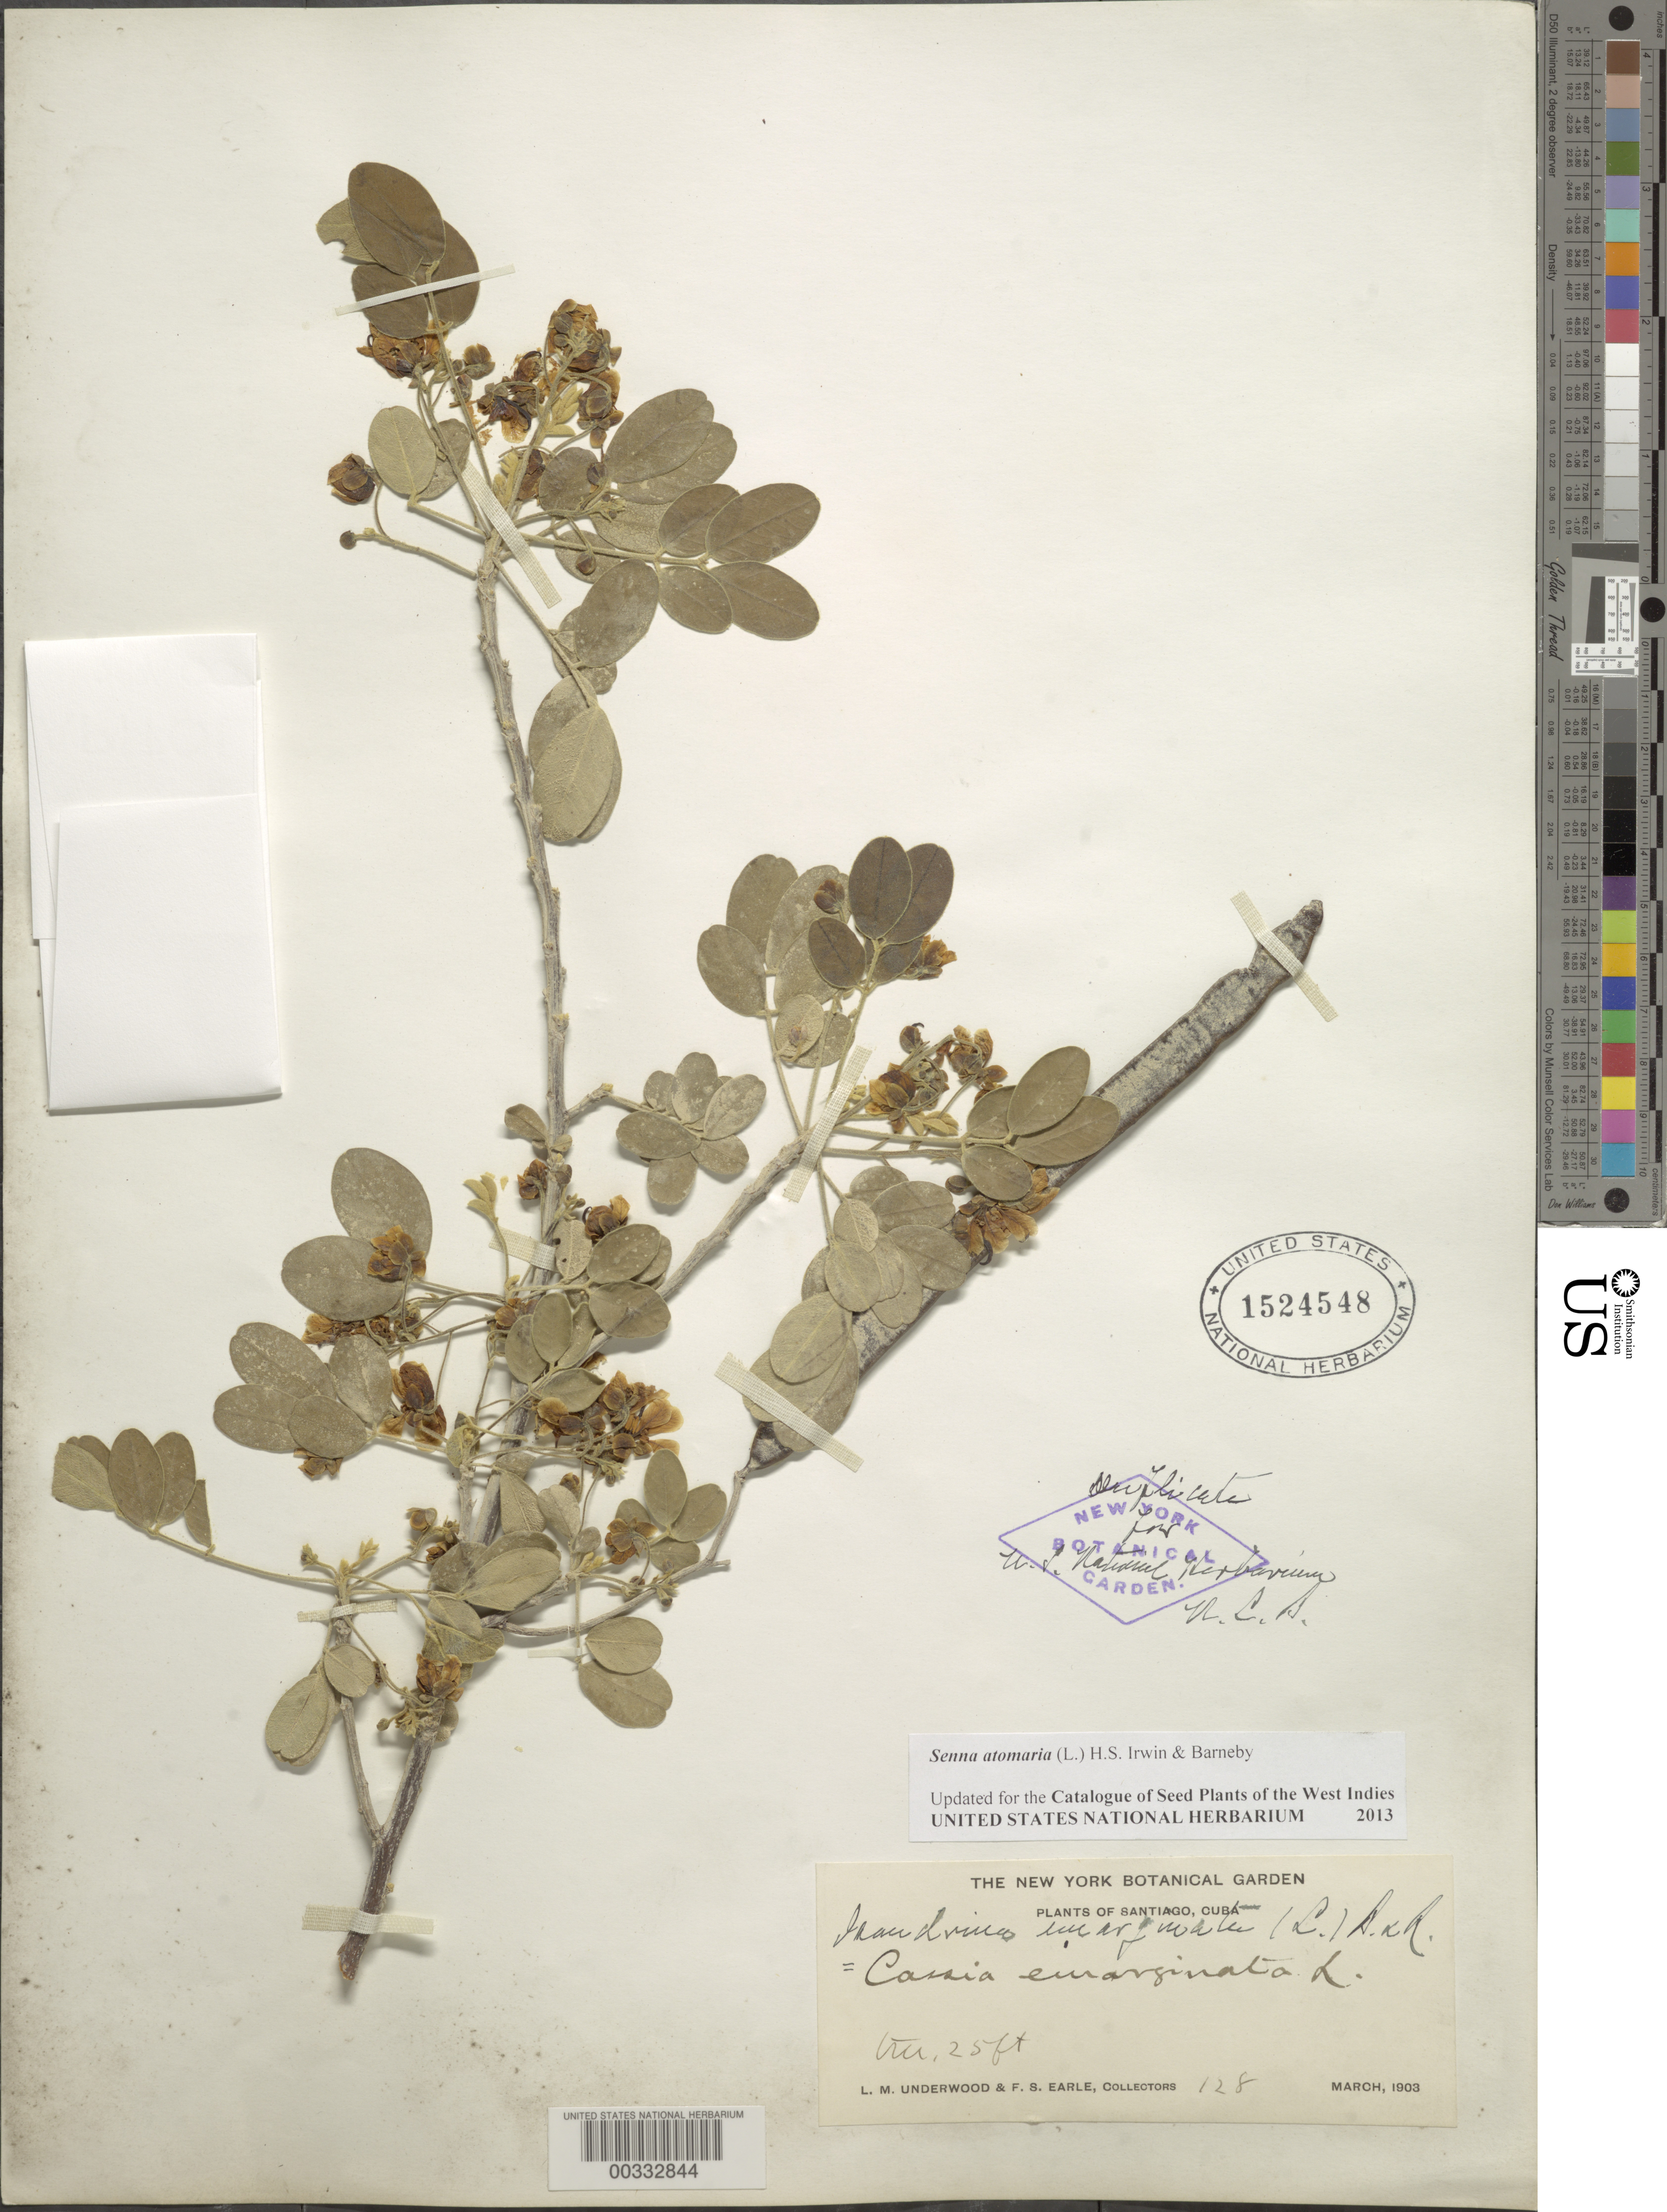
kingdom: Plantae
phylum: Tracheophyta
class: Magnoliopsida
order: Fabales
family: Fabaceae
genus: Senna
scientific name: Senna atomaria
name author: (L.) H.S. Irwin & Barneby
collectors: L. M. Underwood & F. S. Earle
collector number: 128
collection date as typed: Mar 1903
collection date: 1903-03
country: Cuba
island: Greater Antilles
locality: Santiago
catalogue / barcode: US 1524548